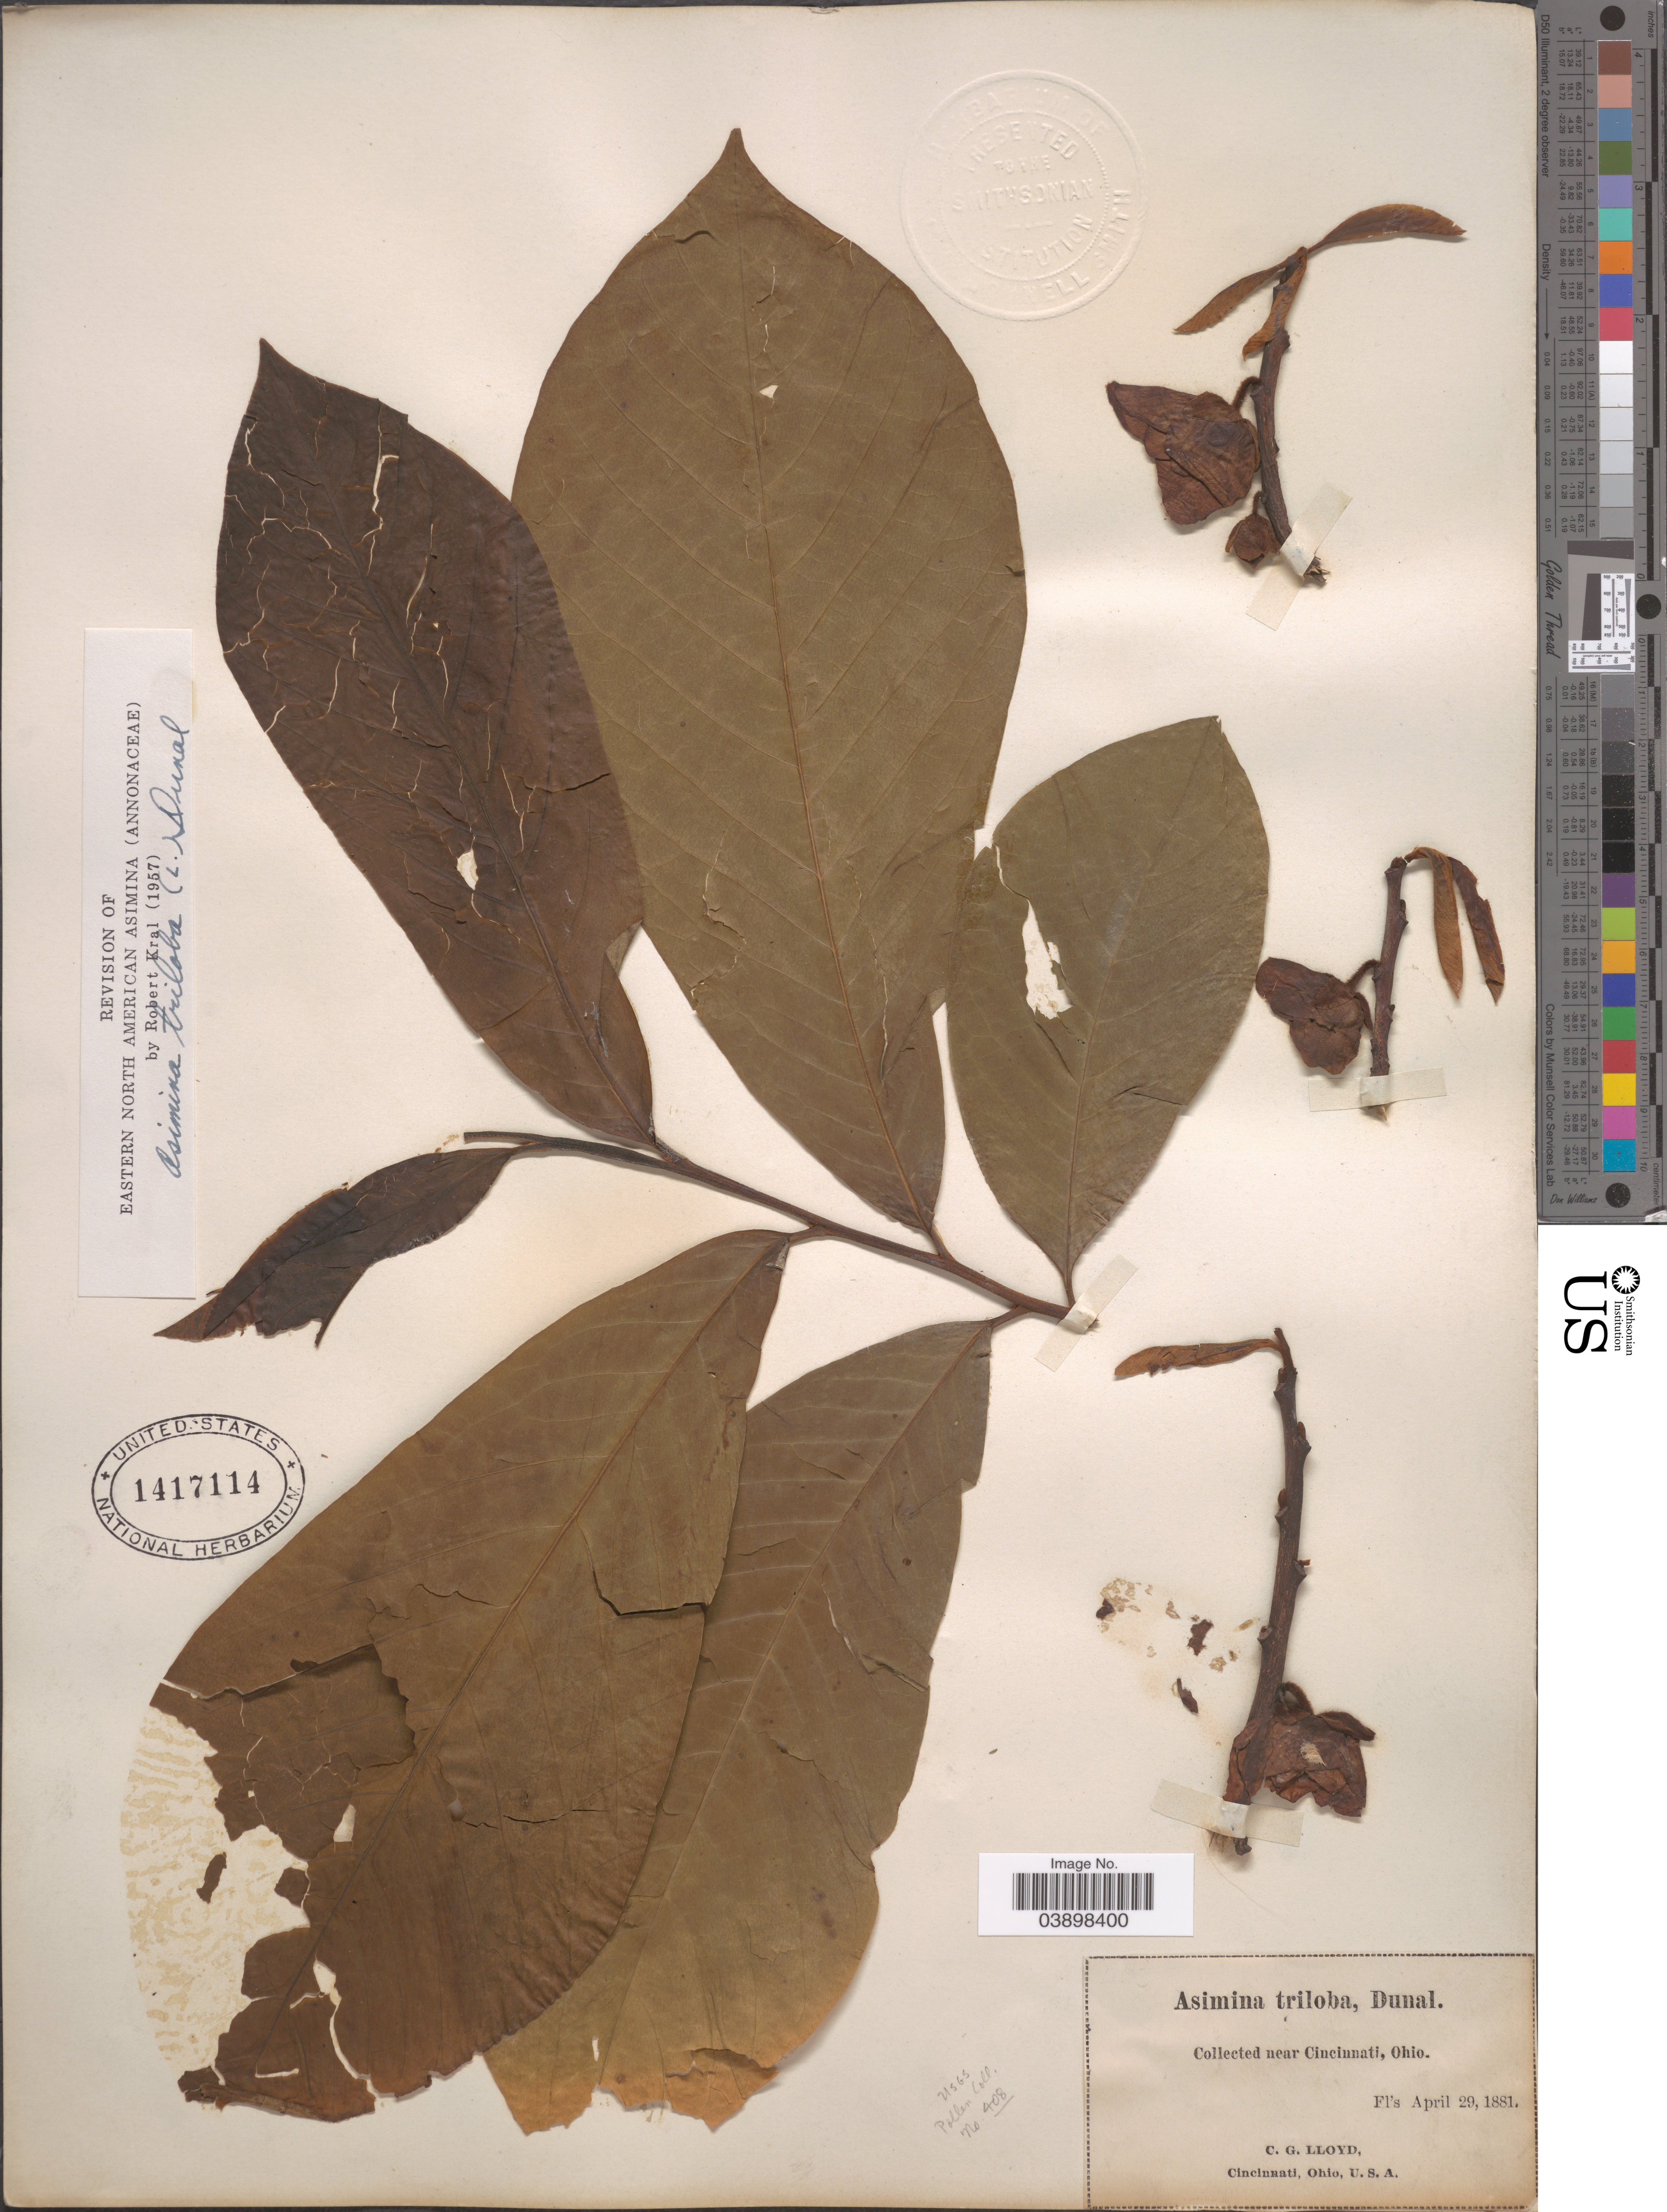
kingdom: Plantae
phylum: Tracheophyta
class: Magnoliopsida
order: Magnoliales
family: Annonaceae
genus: Asimina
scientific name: Asimina triloba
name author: (L.) Dunal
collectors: C. G. Lloyd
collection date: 1881-04-29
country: United States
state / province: Ohio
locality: Near Cincinnati.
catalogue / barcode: US 1417114